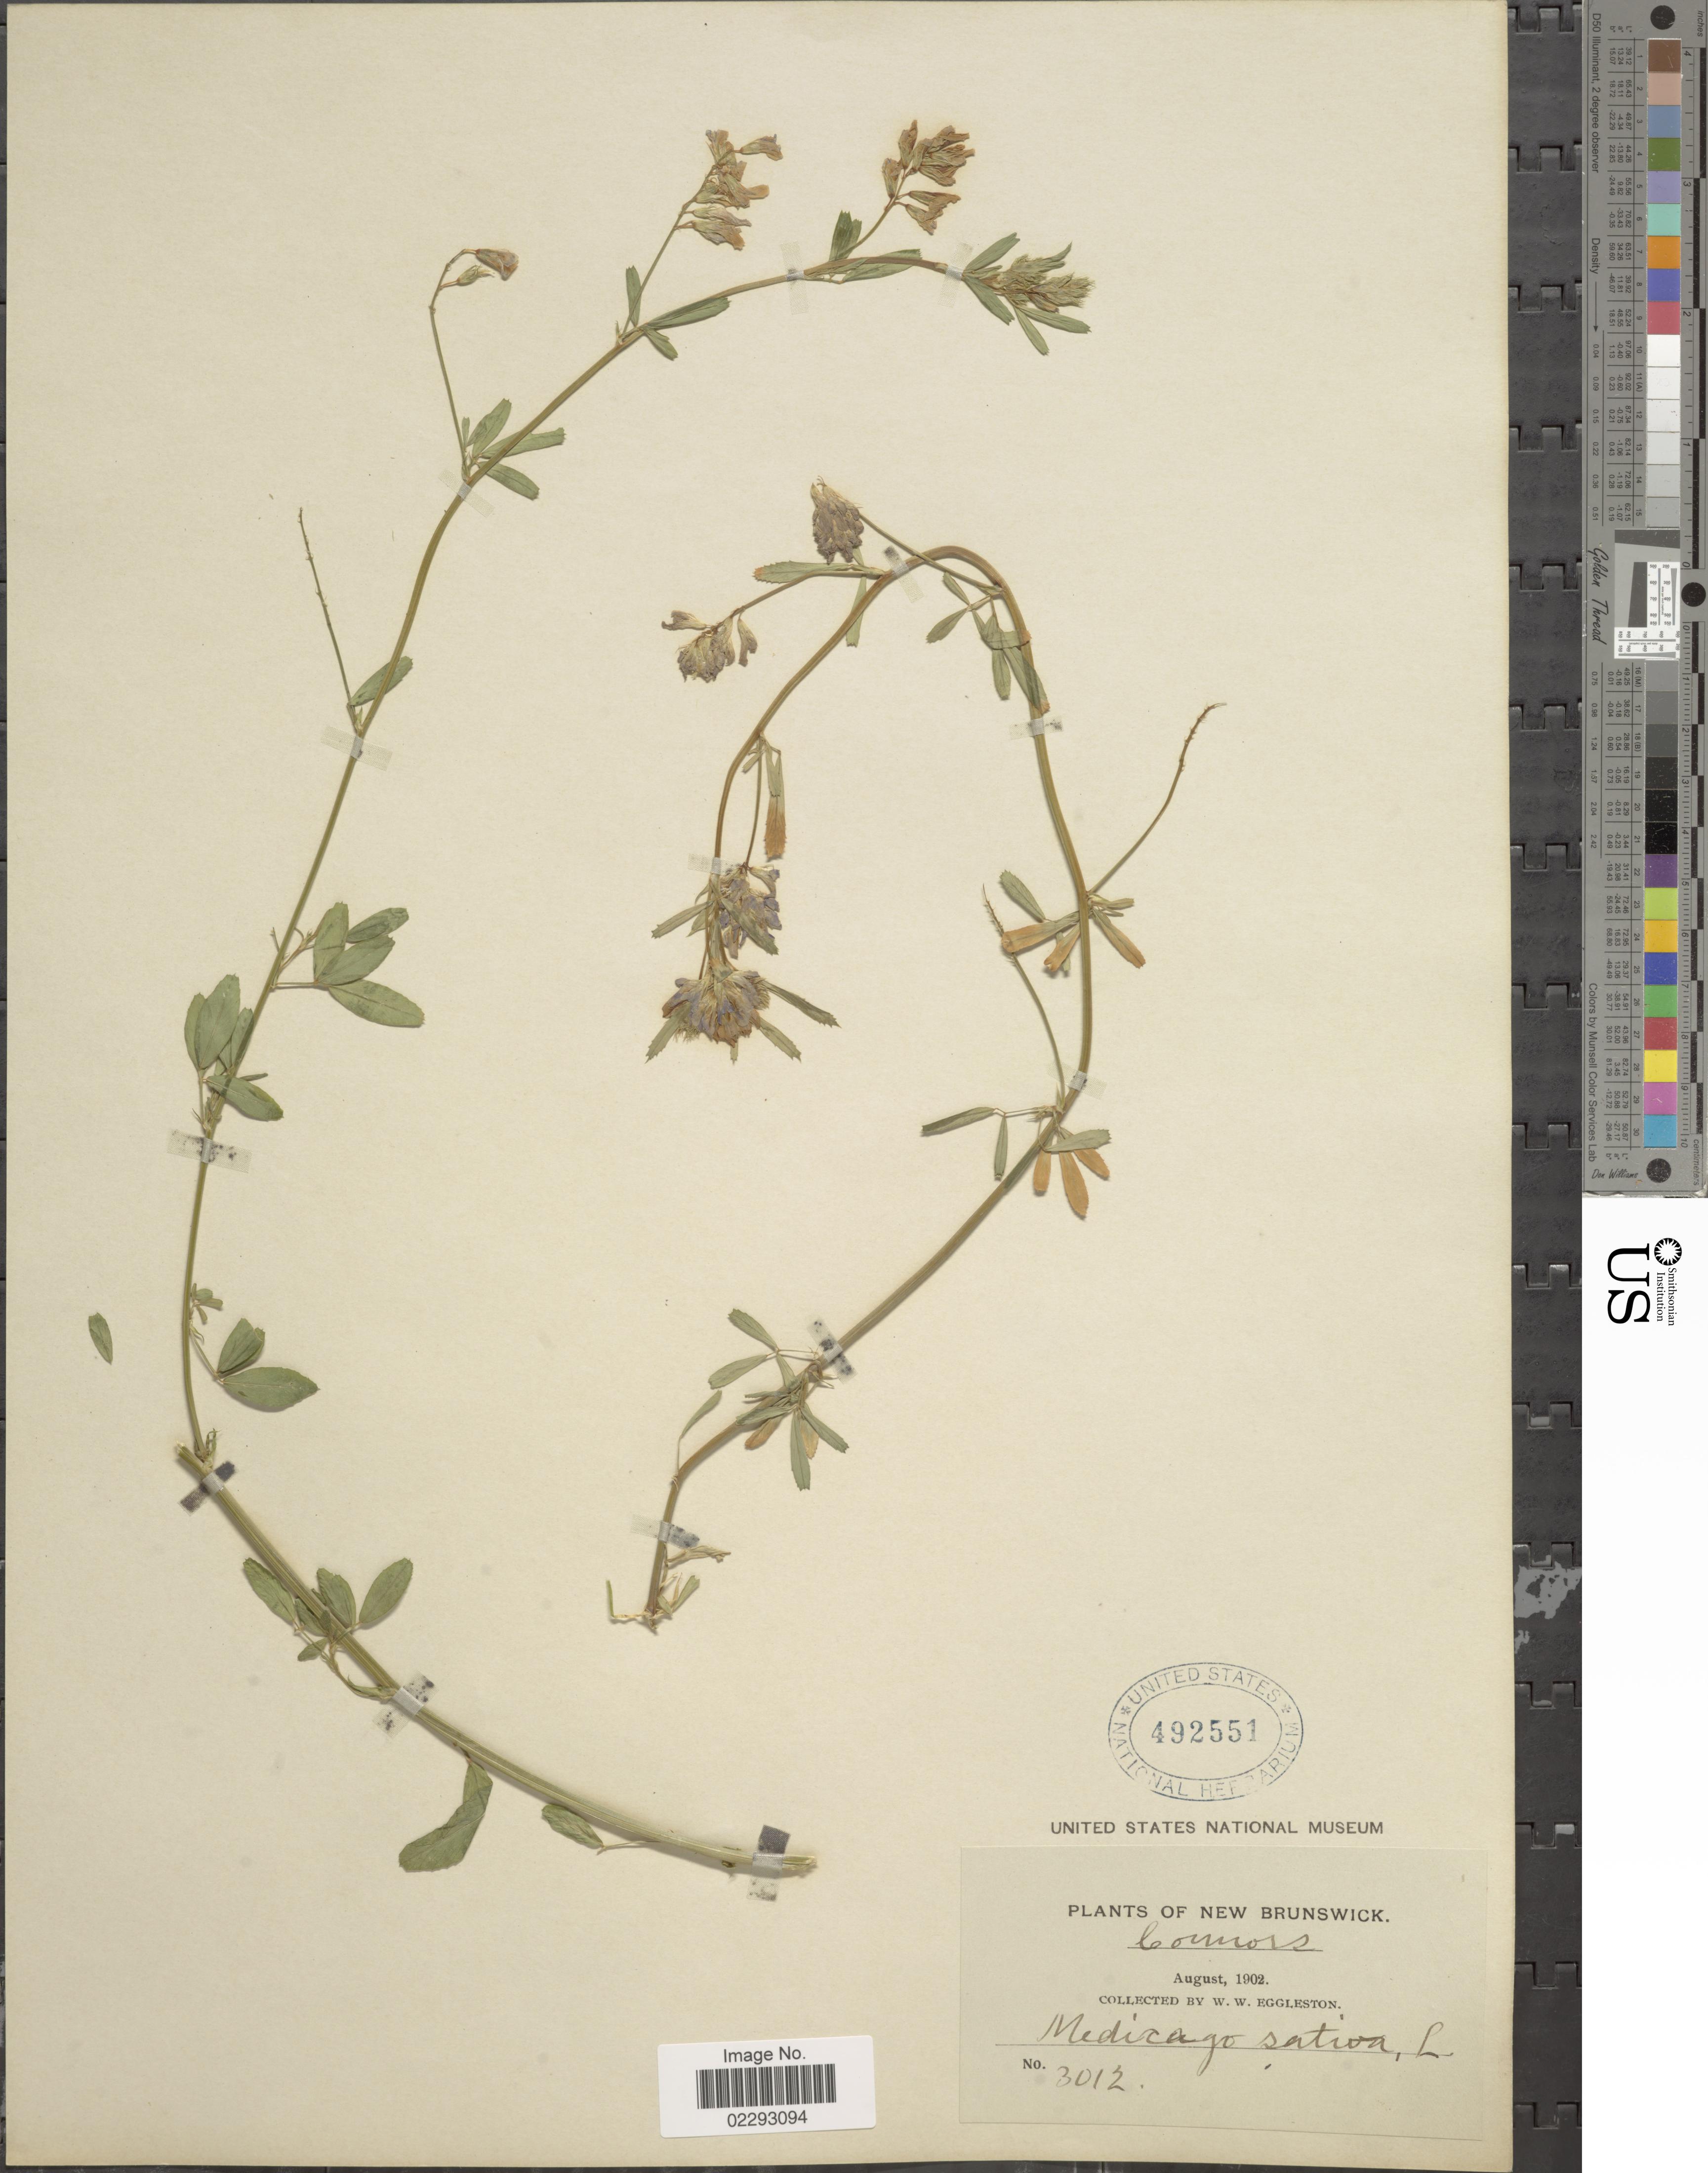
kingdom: Plantae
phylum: Tracheophyta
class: Magnoliopsida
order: Fabales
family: Fabaceae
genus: Medicago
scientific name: Medicago sativa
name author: L.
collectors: W. W. Eggleston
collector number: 3012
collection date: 1902-08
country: Canada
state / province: New Brunswick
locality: New Brunswick,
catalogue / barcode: US 492551